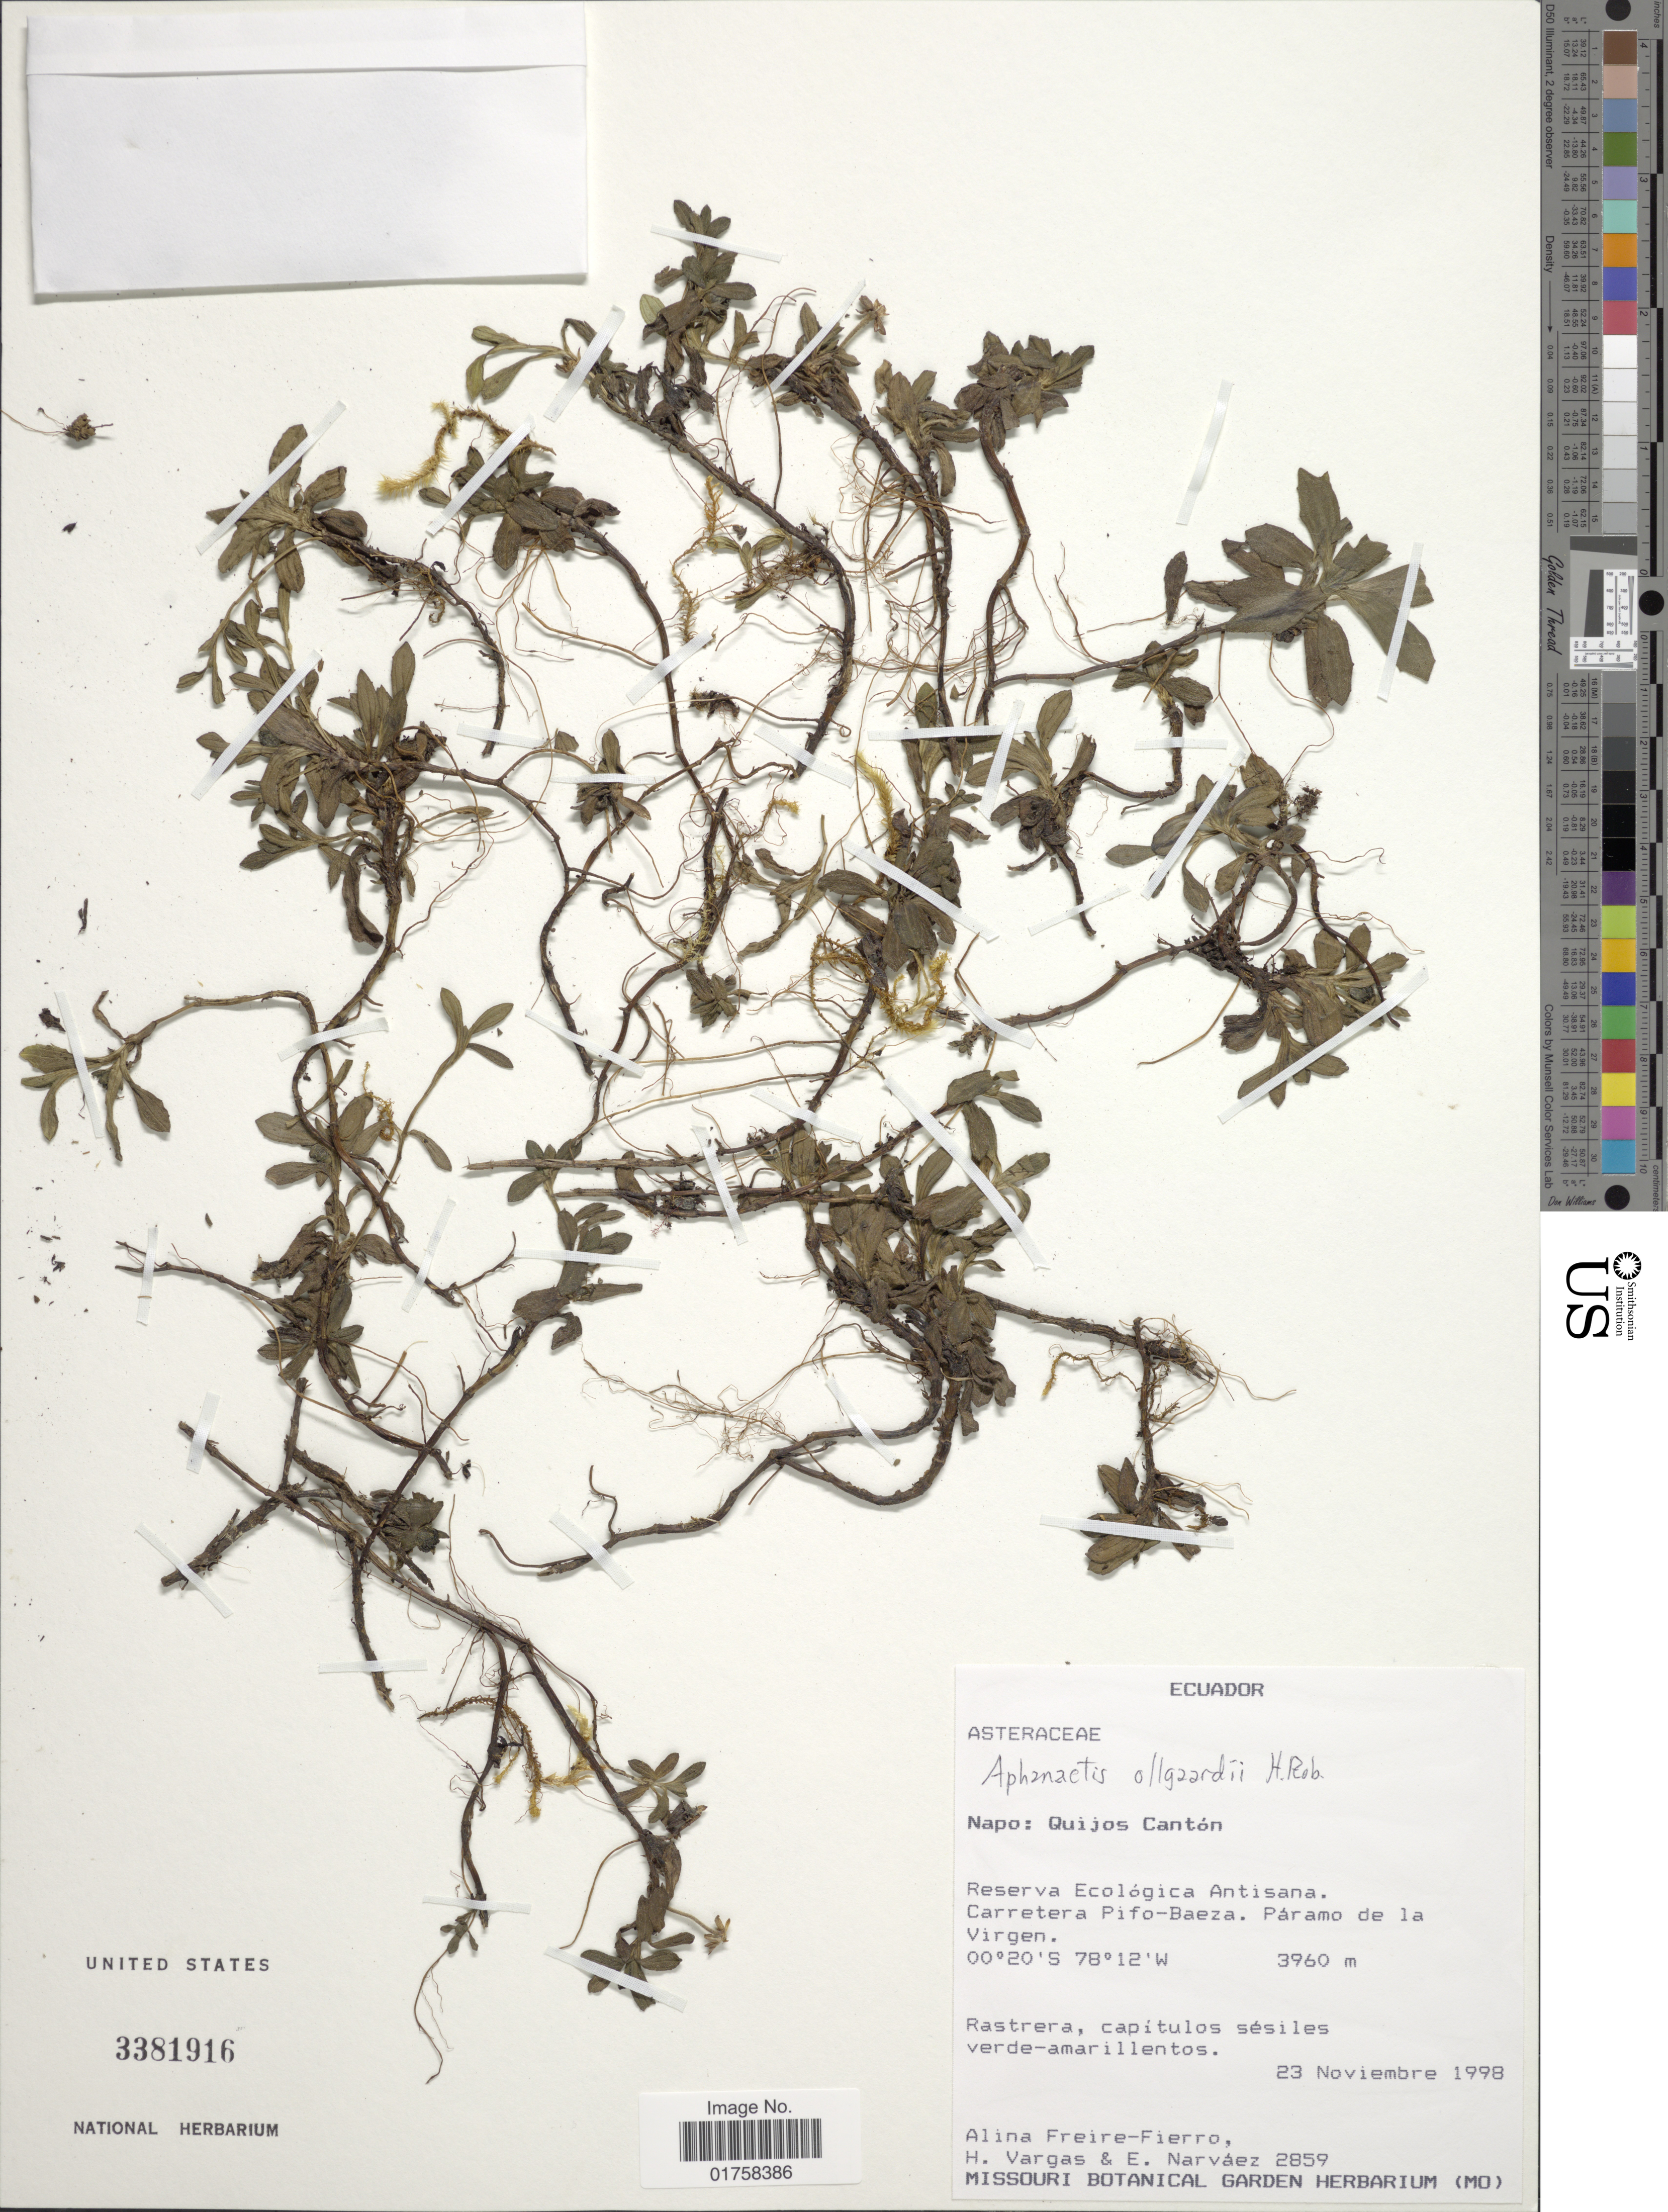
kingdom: Plantae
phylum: Tracheophyta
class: Magnoliopsida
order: Asterales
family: Asteraceae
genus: Aphanactis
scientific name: Aphanactis ollgaardii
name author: H. Rob.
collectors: A. Freire-Fierro, H. Vargas & E. Narváez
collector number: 2859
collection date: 1998-11-23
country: Ecuador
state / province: Napo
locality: Napo: Quijos Canton. Reserva Ecologica Antisana. Carretera pifo-Baeza. Paramo de la Virgen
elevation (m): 3960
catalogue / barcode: US 3381916